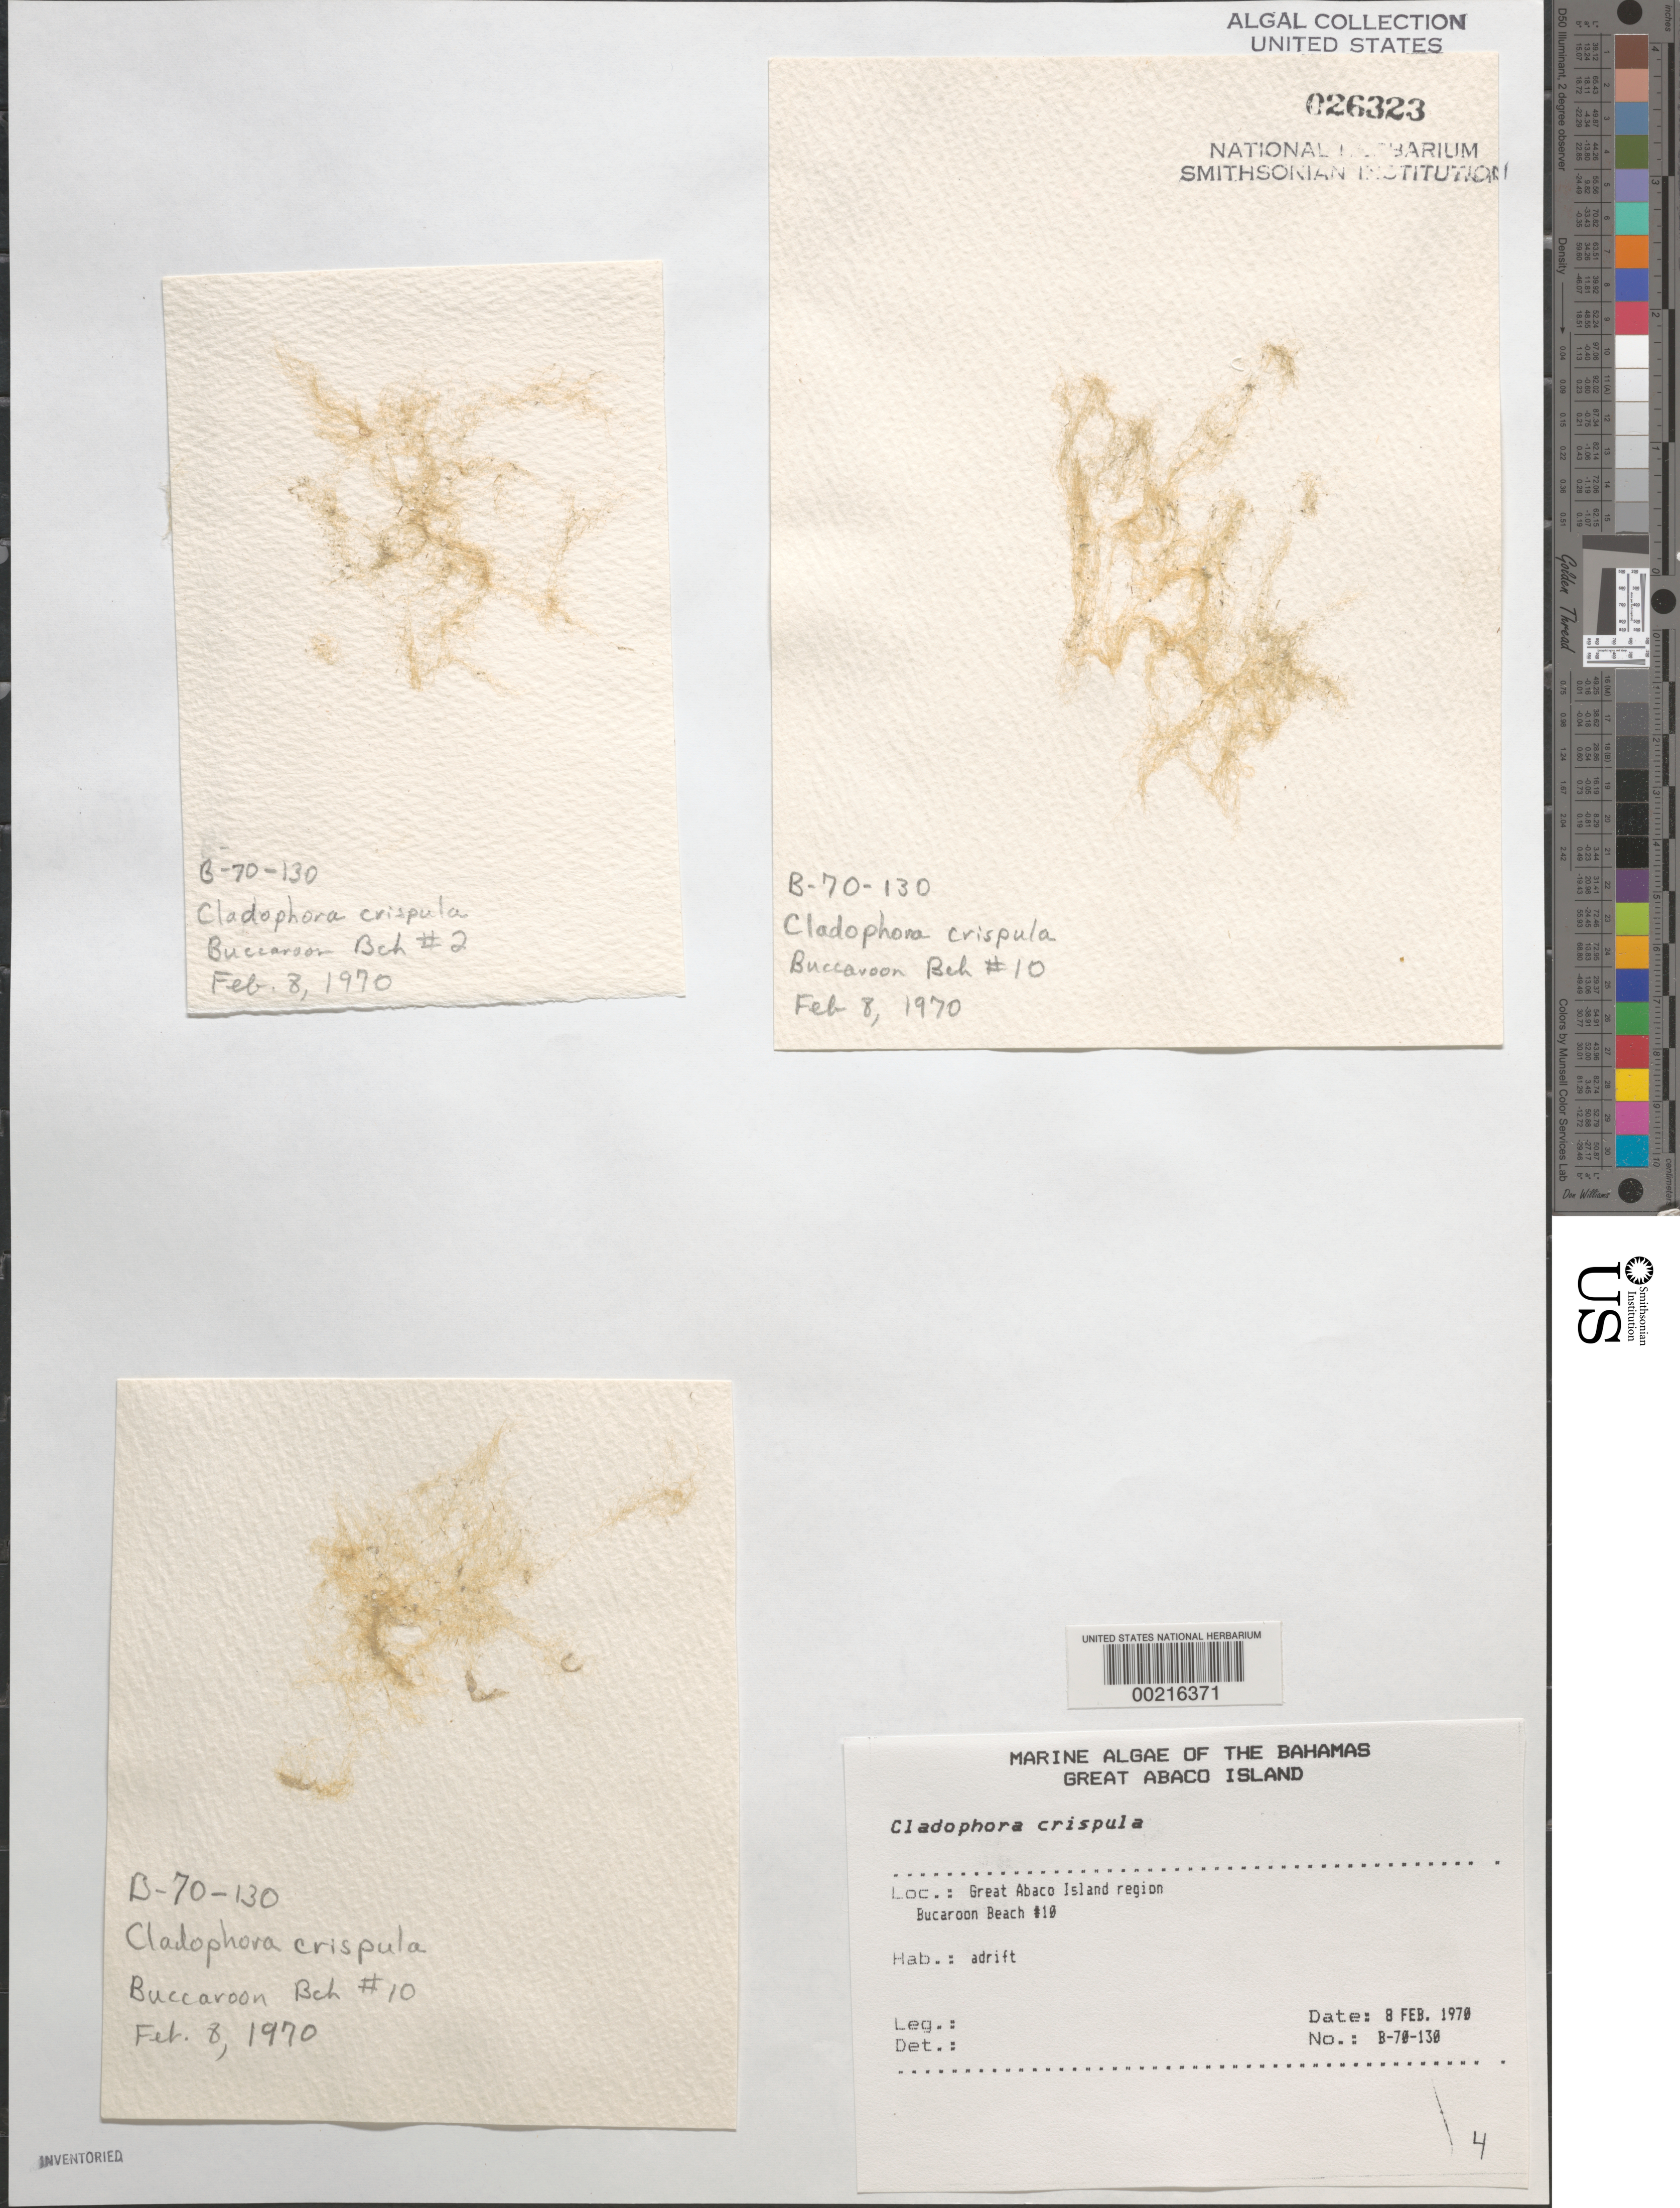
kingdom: Plantae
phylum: Chlorophyta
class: Ulvophyceae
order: Cladophorales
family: Cladophoraceae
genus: Cladophora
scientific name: Cladophora crispula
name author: Vickers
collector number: B-70-130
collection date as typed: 08 Feb 1970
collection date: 1970-02-08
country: Bahamas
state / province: Abaco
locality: Buckaroon beach, great abaco island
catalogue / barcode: US 26323